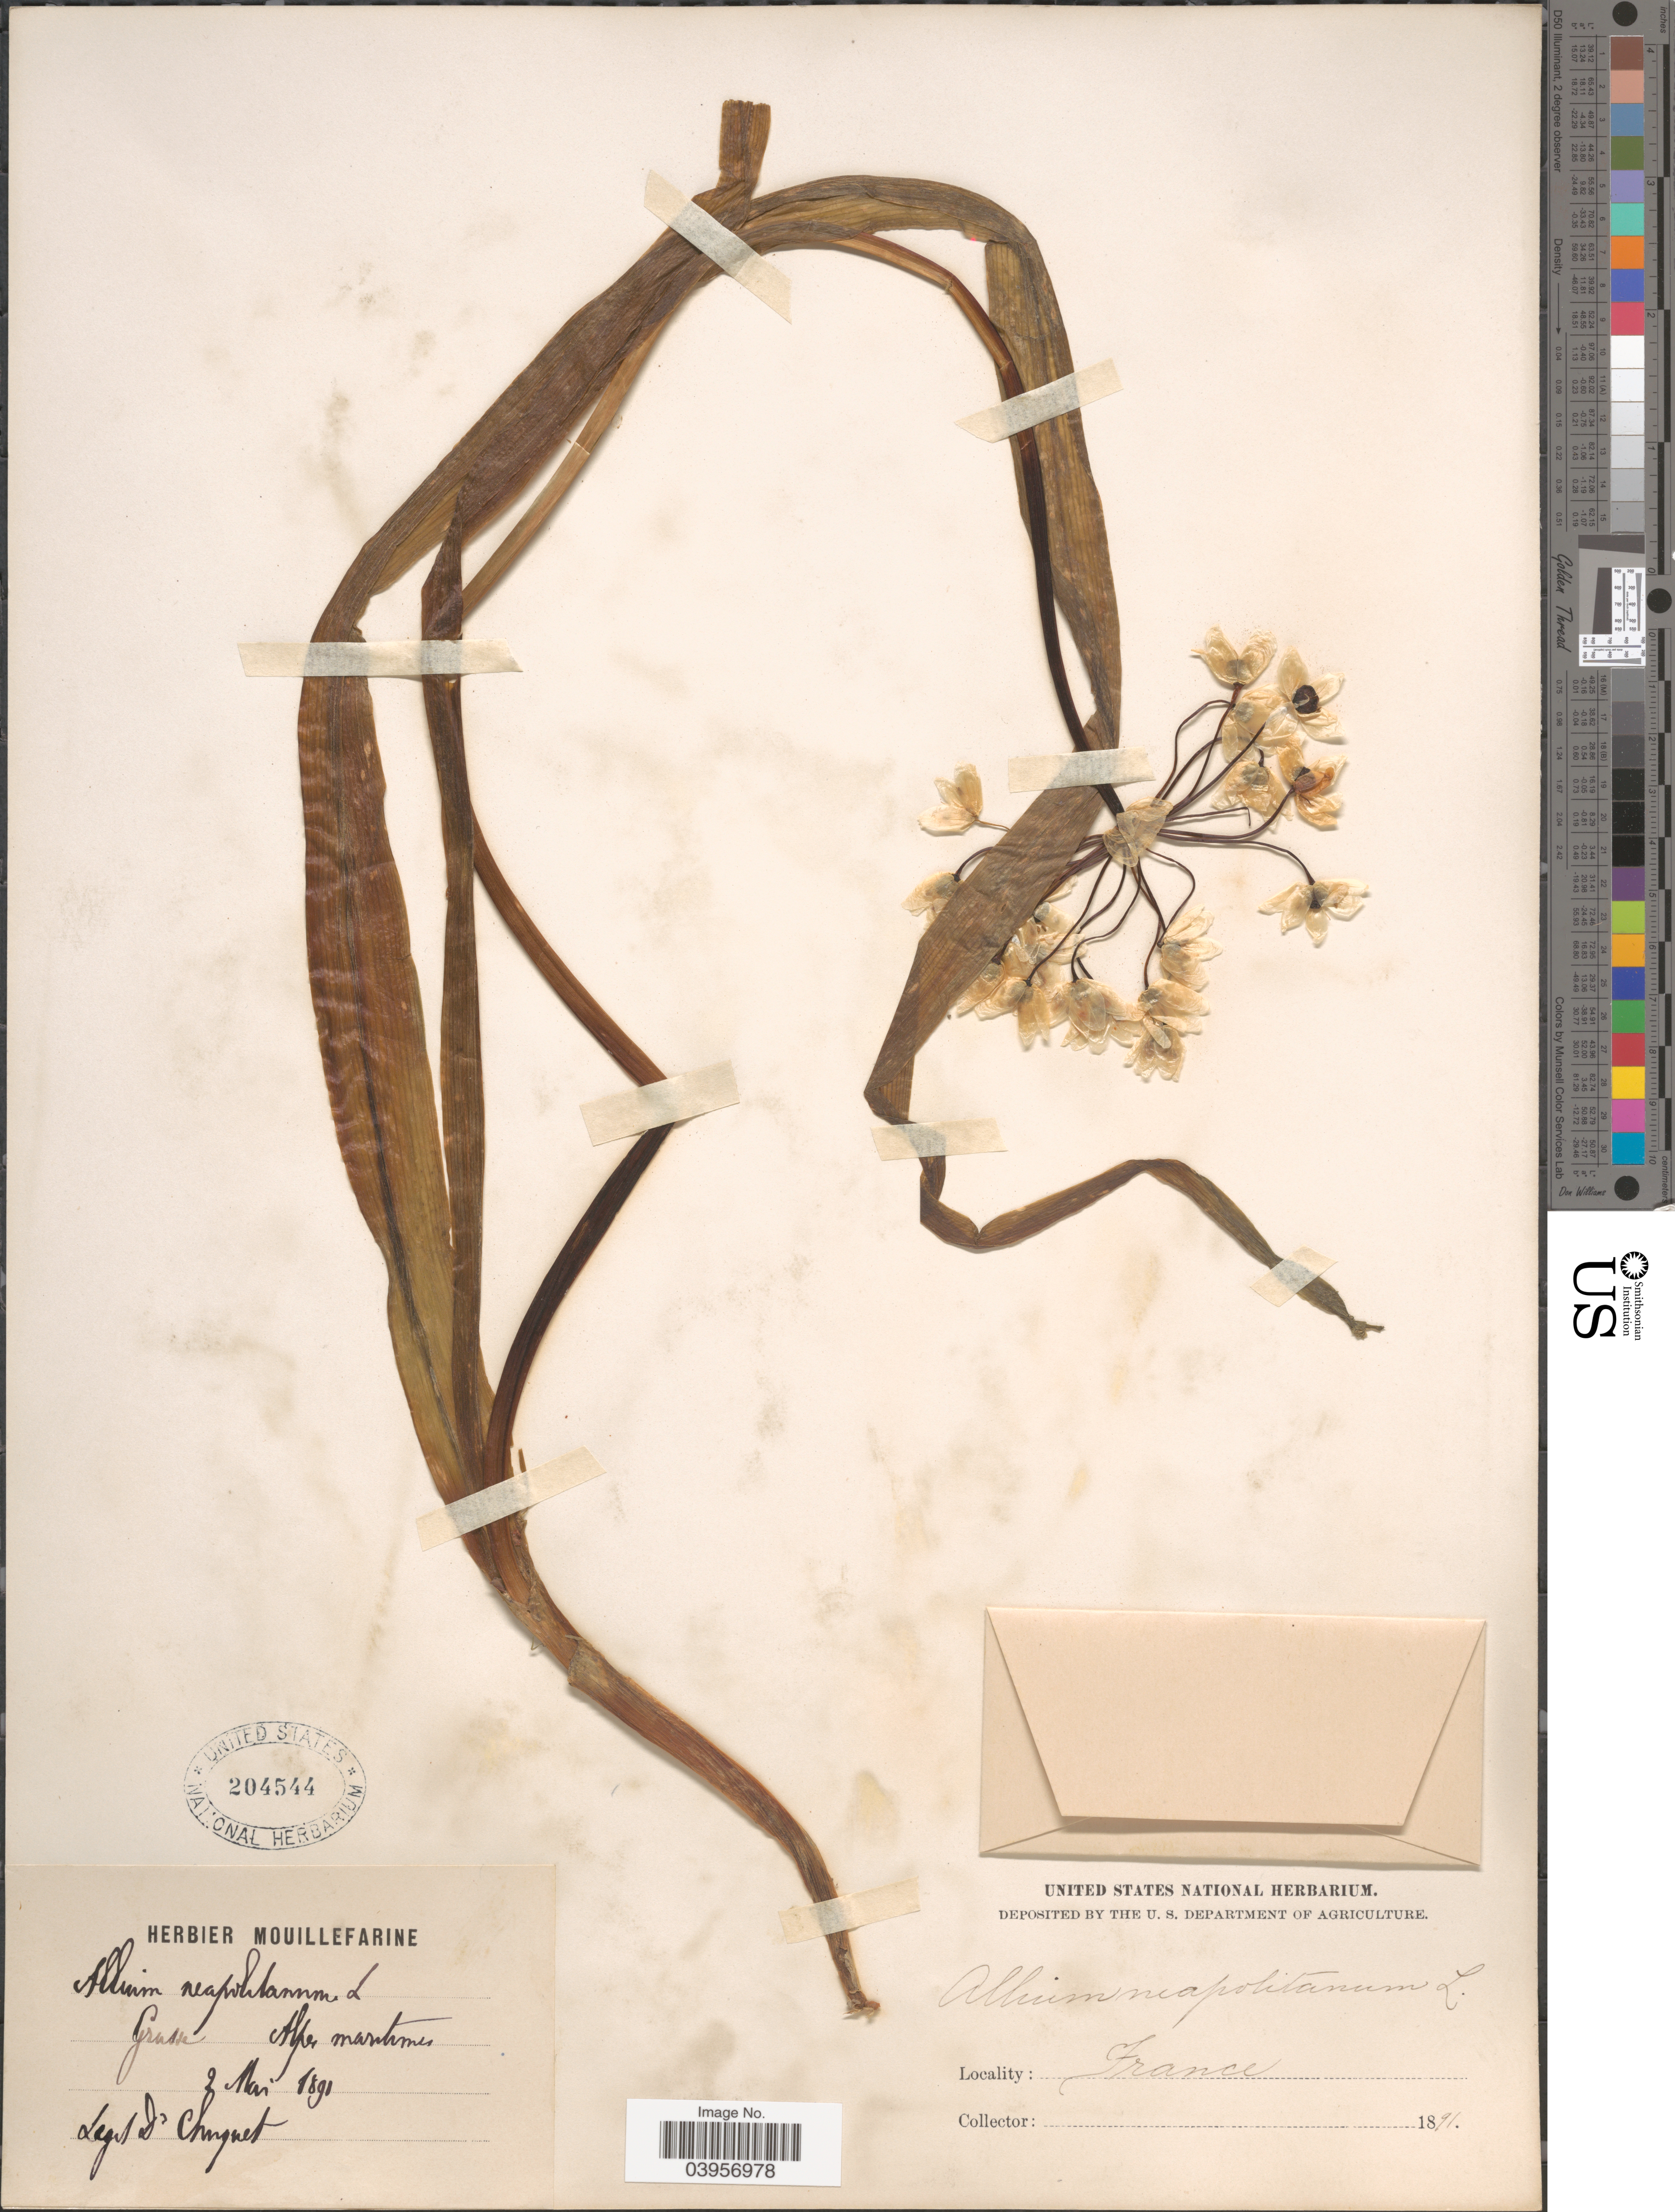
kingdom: Plantae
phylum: Tracheophyta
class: Liliopsida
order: Asparagales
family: Amaryllidaceae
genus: Allium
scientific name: Allium neapolitanum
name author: Cirillo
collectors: -. Chuguet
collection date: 1891-05-02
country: France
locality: Grasse Alpes maritimes.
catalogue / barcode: US 204544